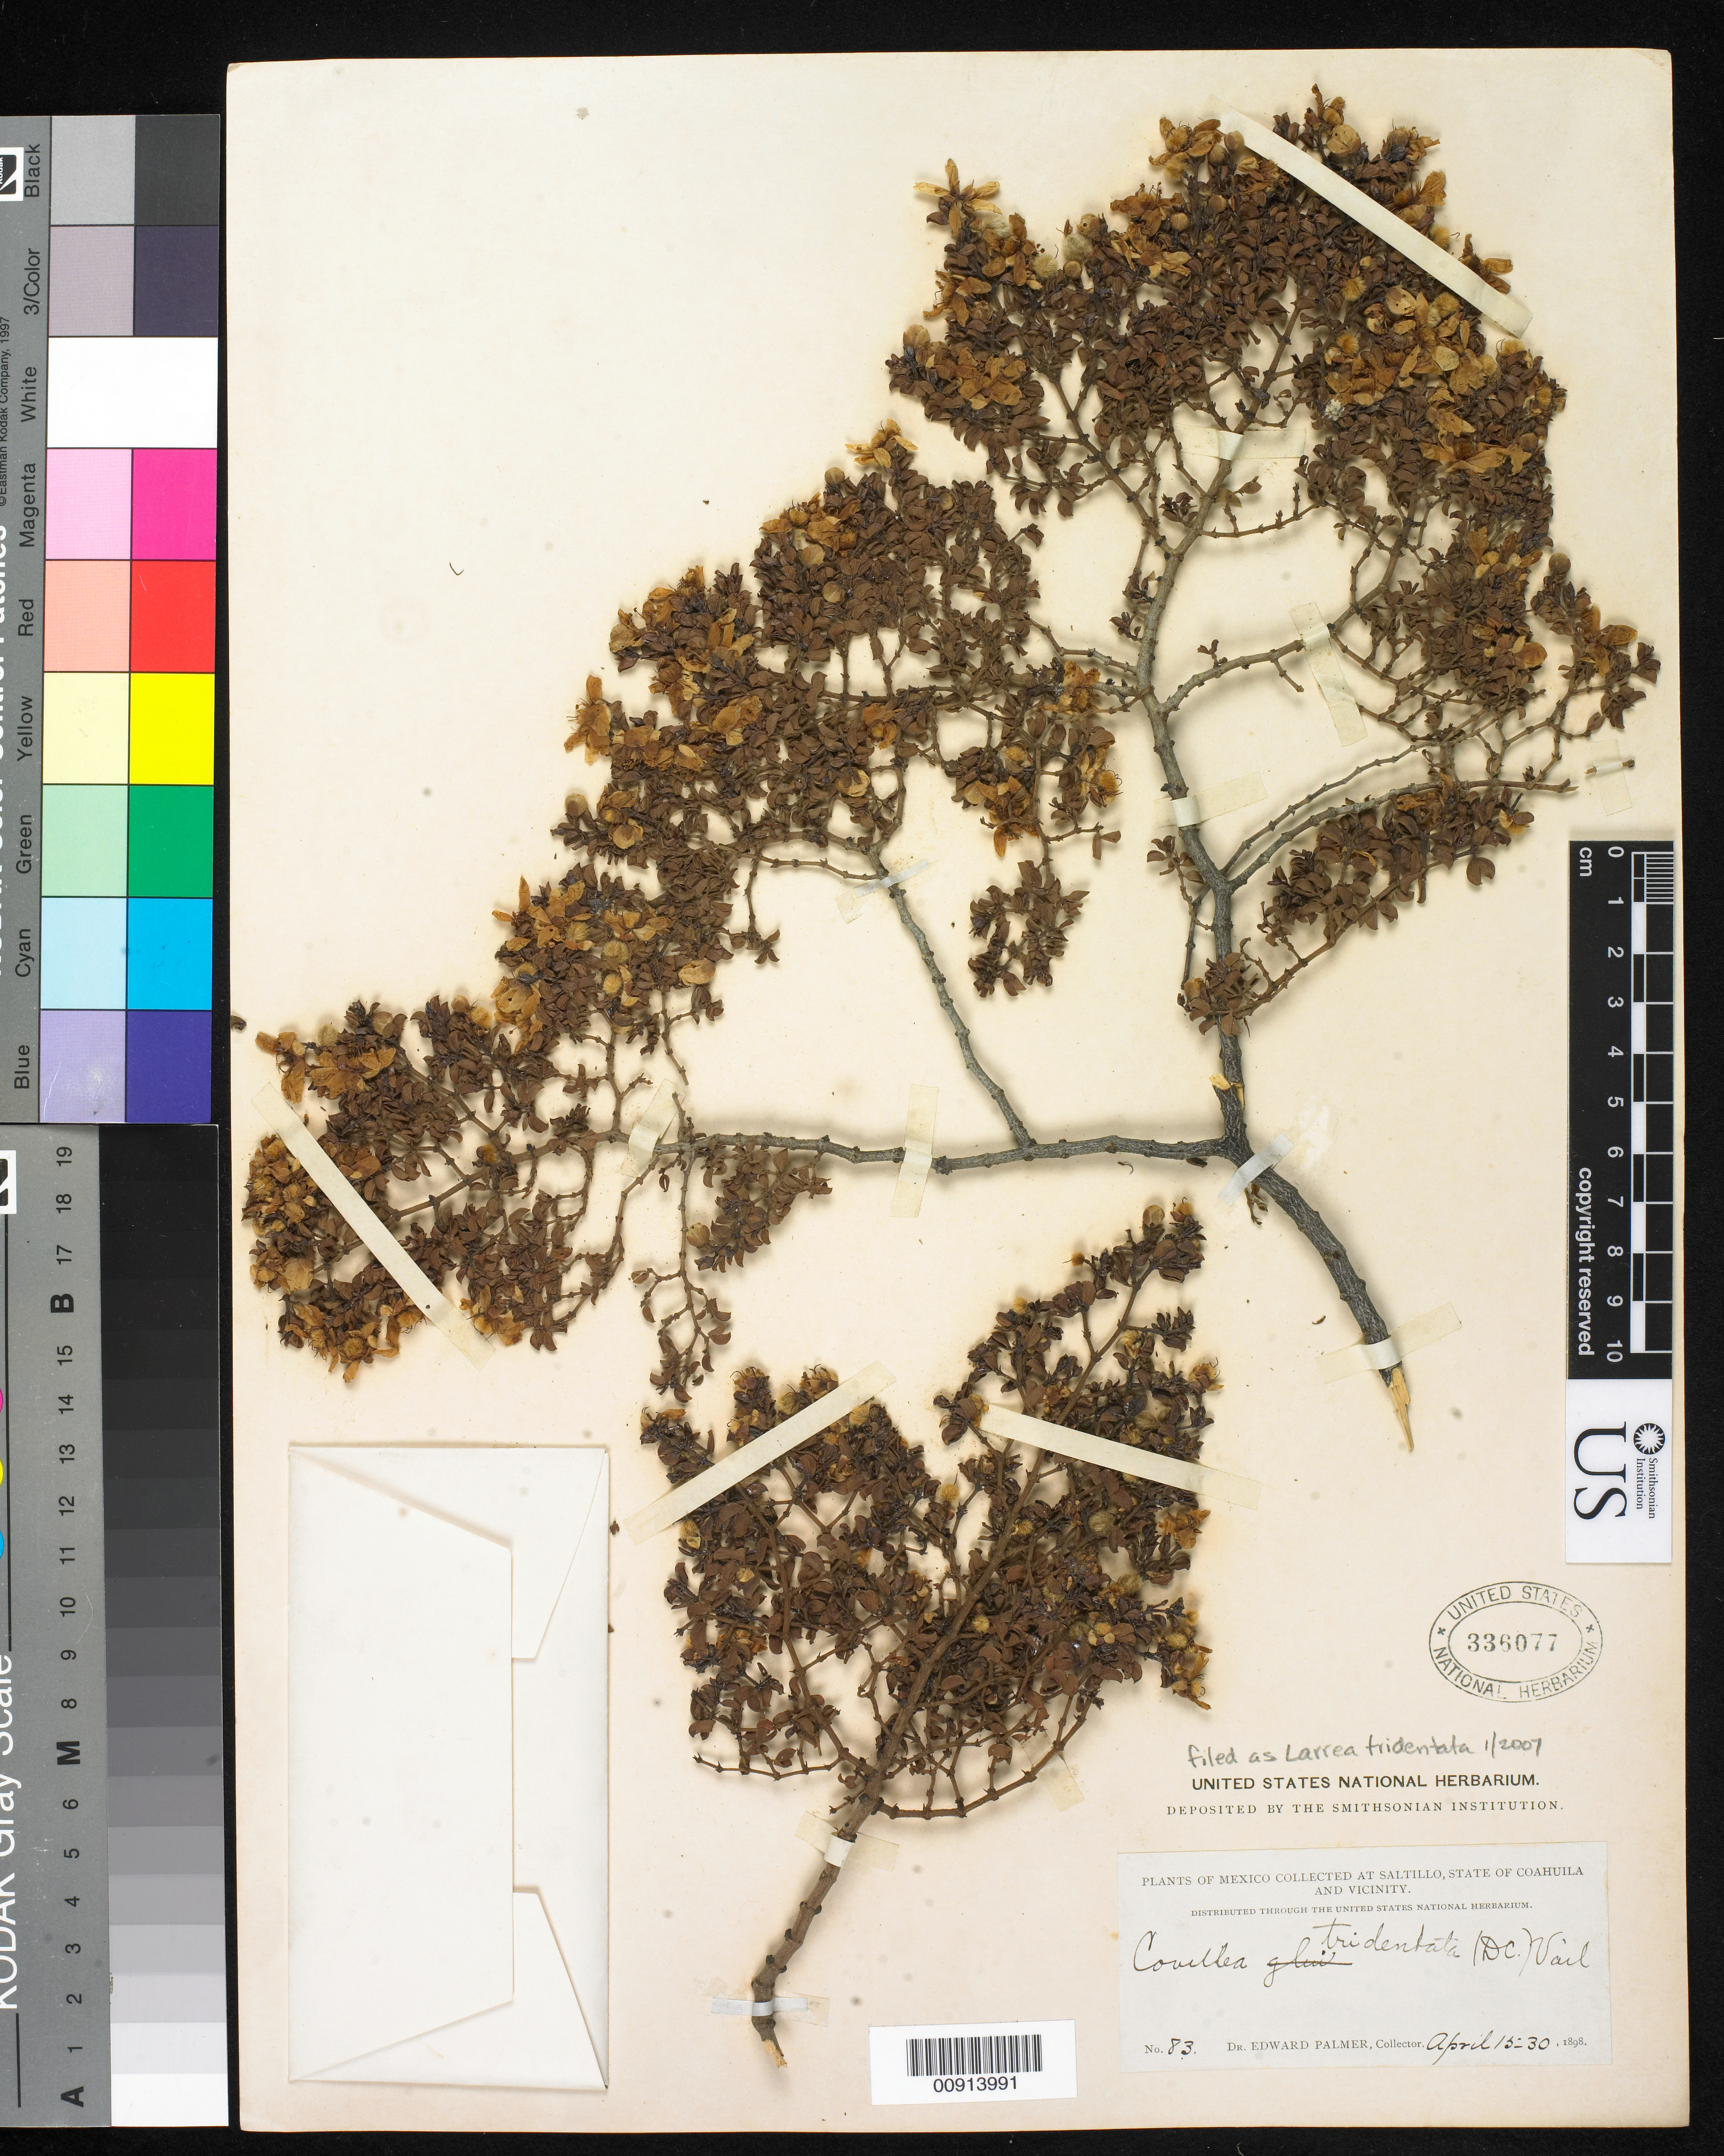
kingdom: Plantae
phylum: Tracheophyta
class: Magnoliopsida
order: Zygophyllales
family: Zygophyllaceae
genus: Larrea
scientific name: Larrea tridentata var. tridentata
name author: (Sessé & Moc. ex DC.) Coville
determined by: Strong, M. T., (US), Smithsonian Institution - National Museum of Natural History (UNITED STATES)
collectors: E. Palmer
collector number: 83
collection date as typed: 15 Apr 1898 to 30 Apr 1898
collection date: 1898-04-15/1898-04-30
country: Mexico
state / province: Coahuila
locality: Saltillo, State of Coahuila and vicinity.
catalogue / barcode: US 336077